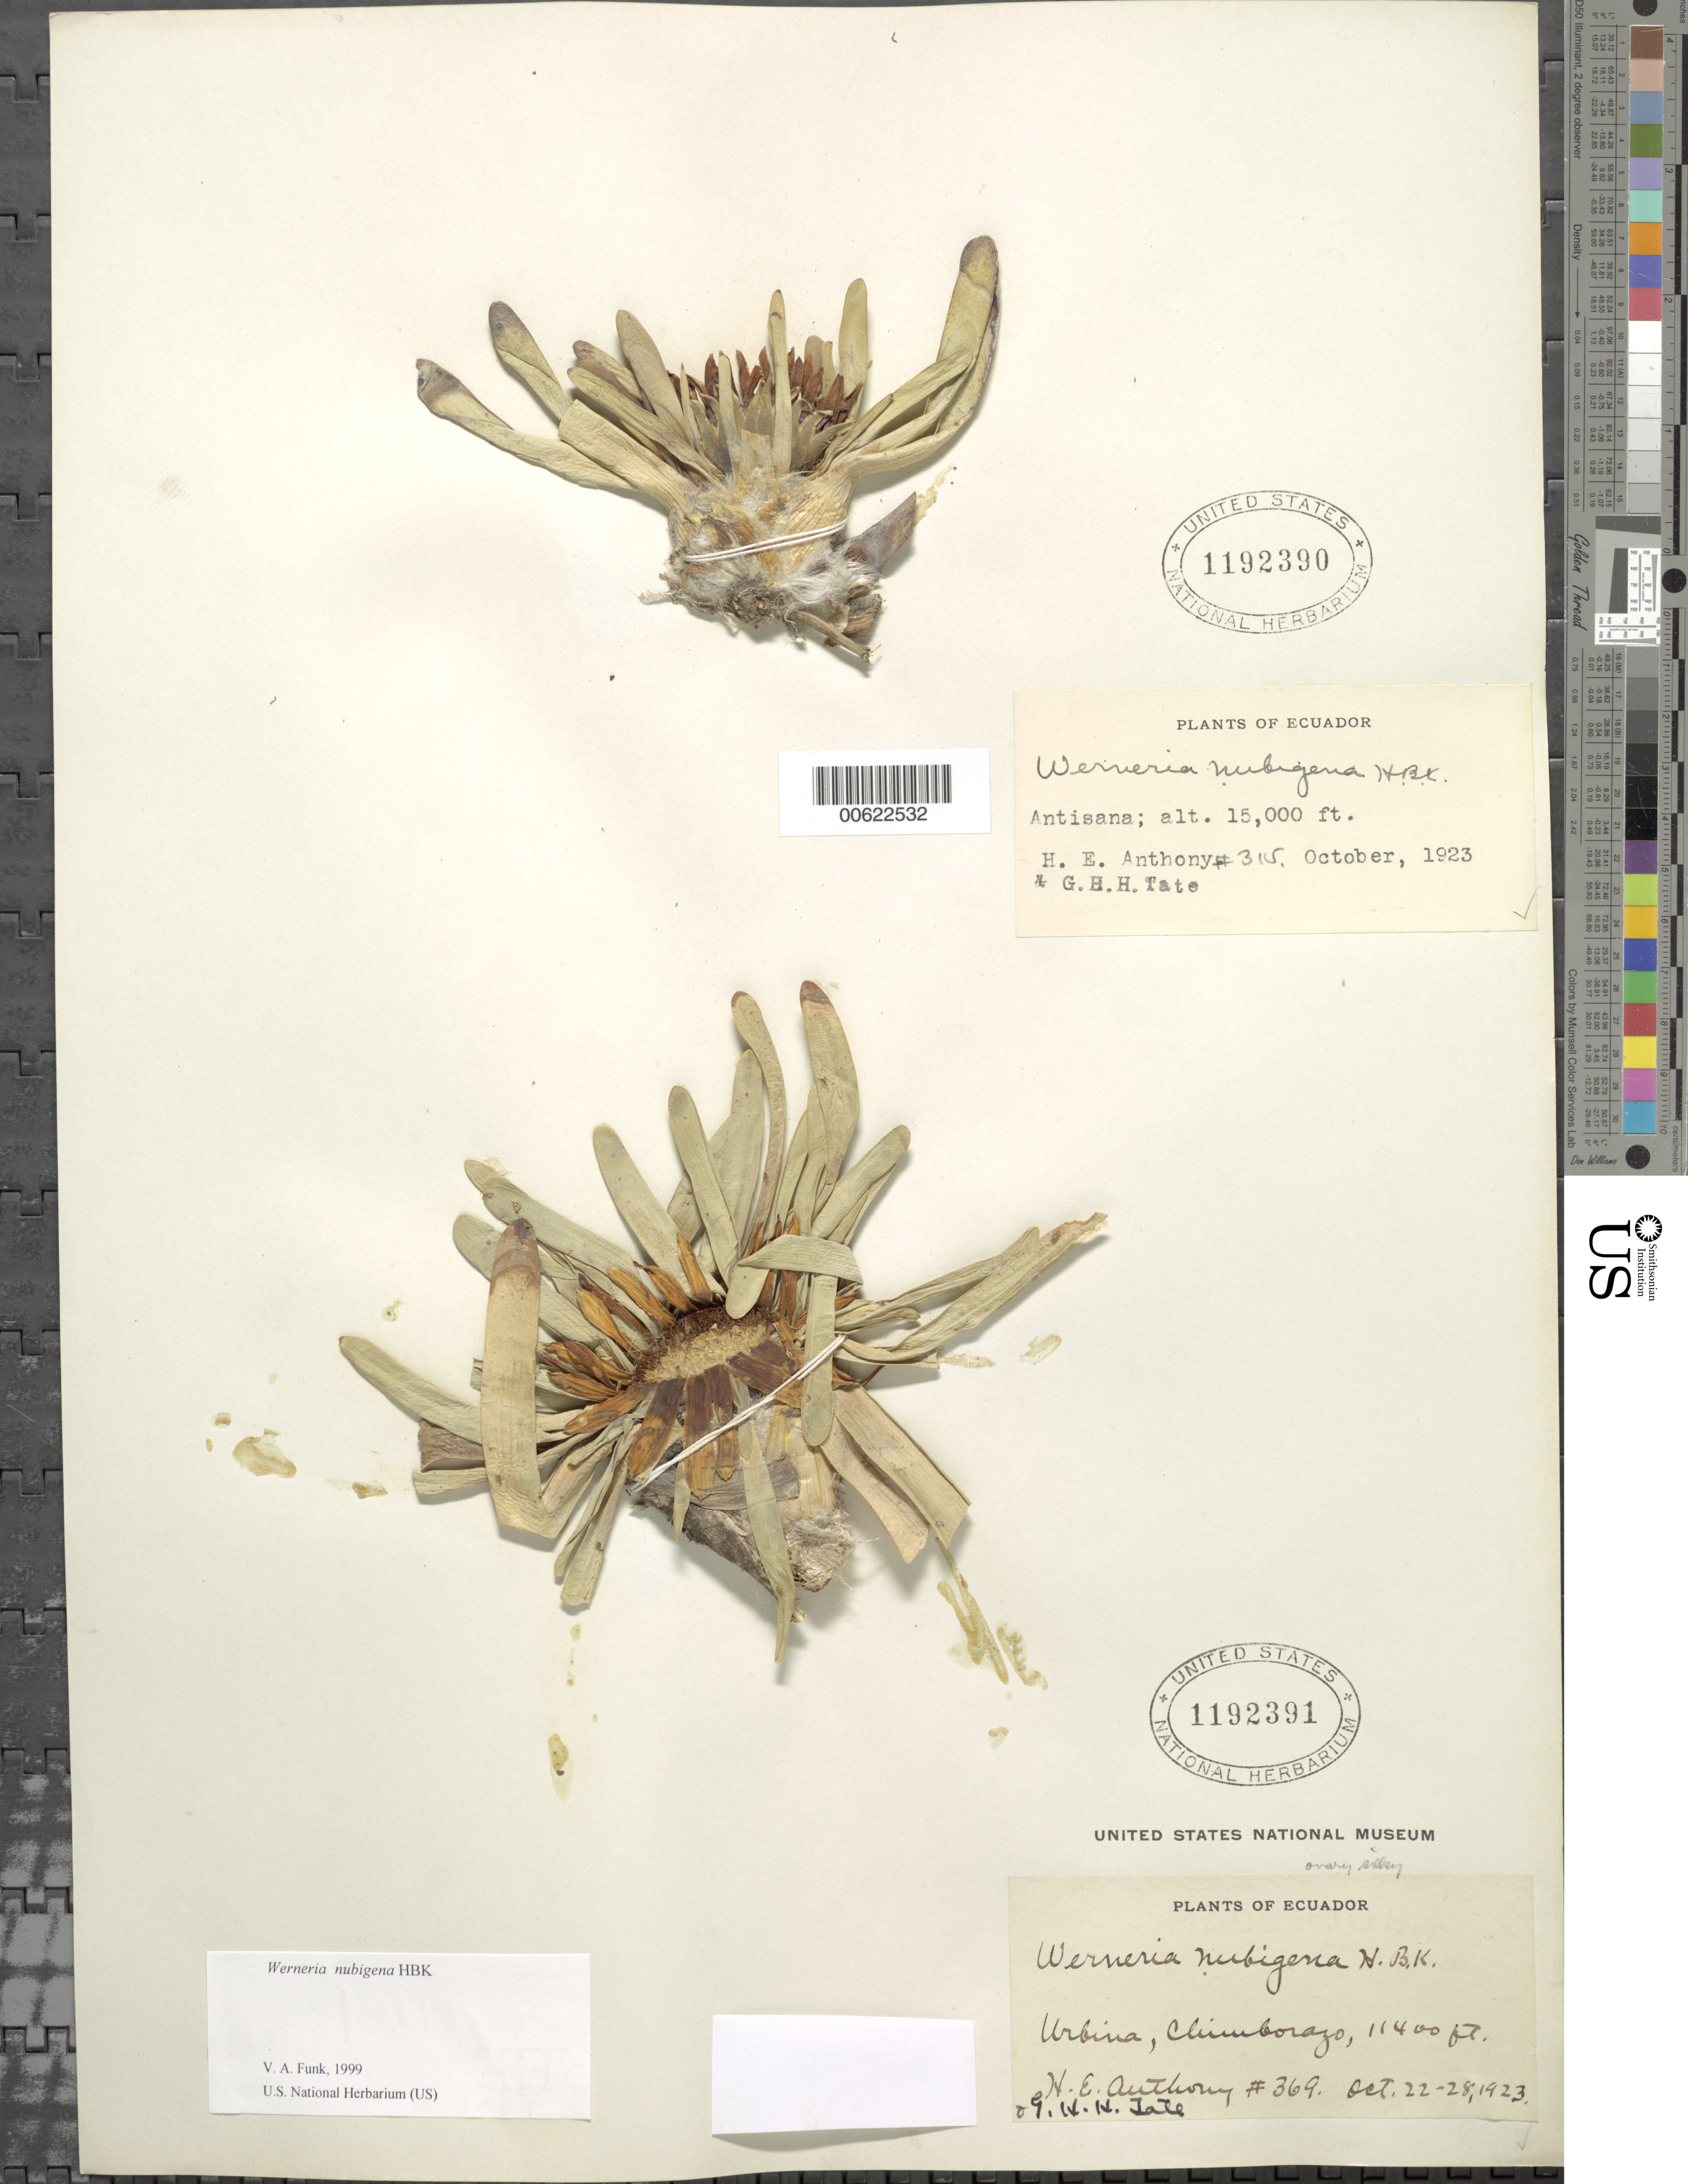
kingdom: Plantae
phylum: Tracheophyta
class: Magnoliopsida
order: Asterales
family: Asteraceae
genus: Werneria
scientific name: Werneria nubigena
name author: Kunth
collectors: H. E. Anthony & G. H. H.Tate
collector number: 315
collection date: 1923-10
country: Ecuador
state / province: Napo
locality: Antisana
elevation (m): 4572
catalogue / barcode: US 1192390